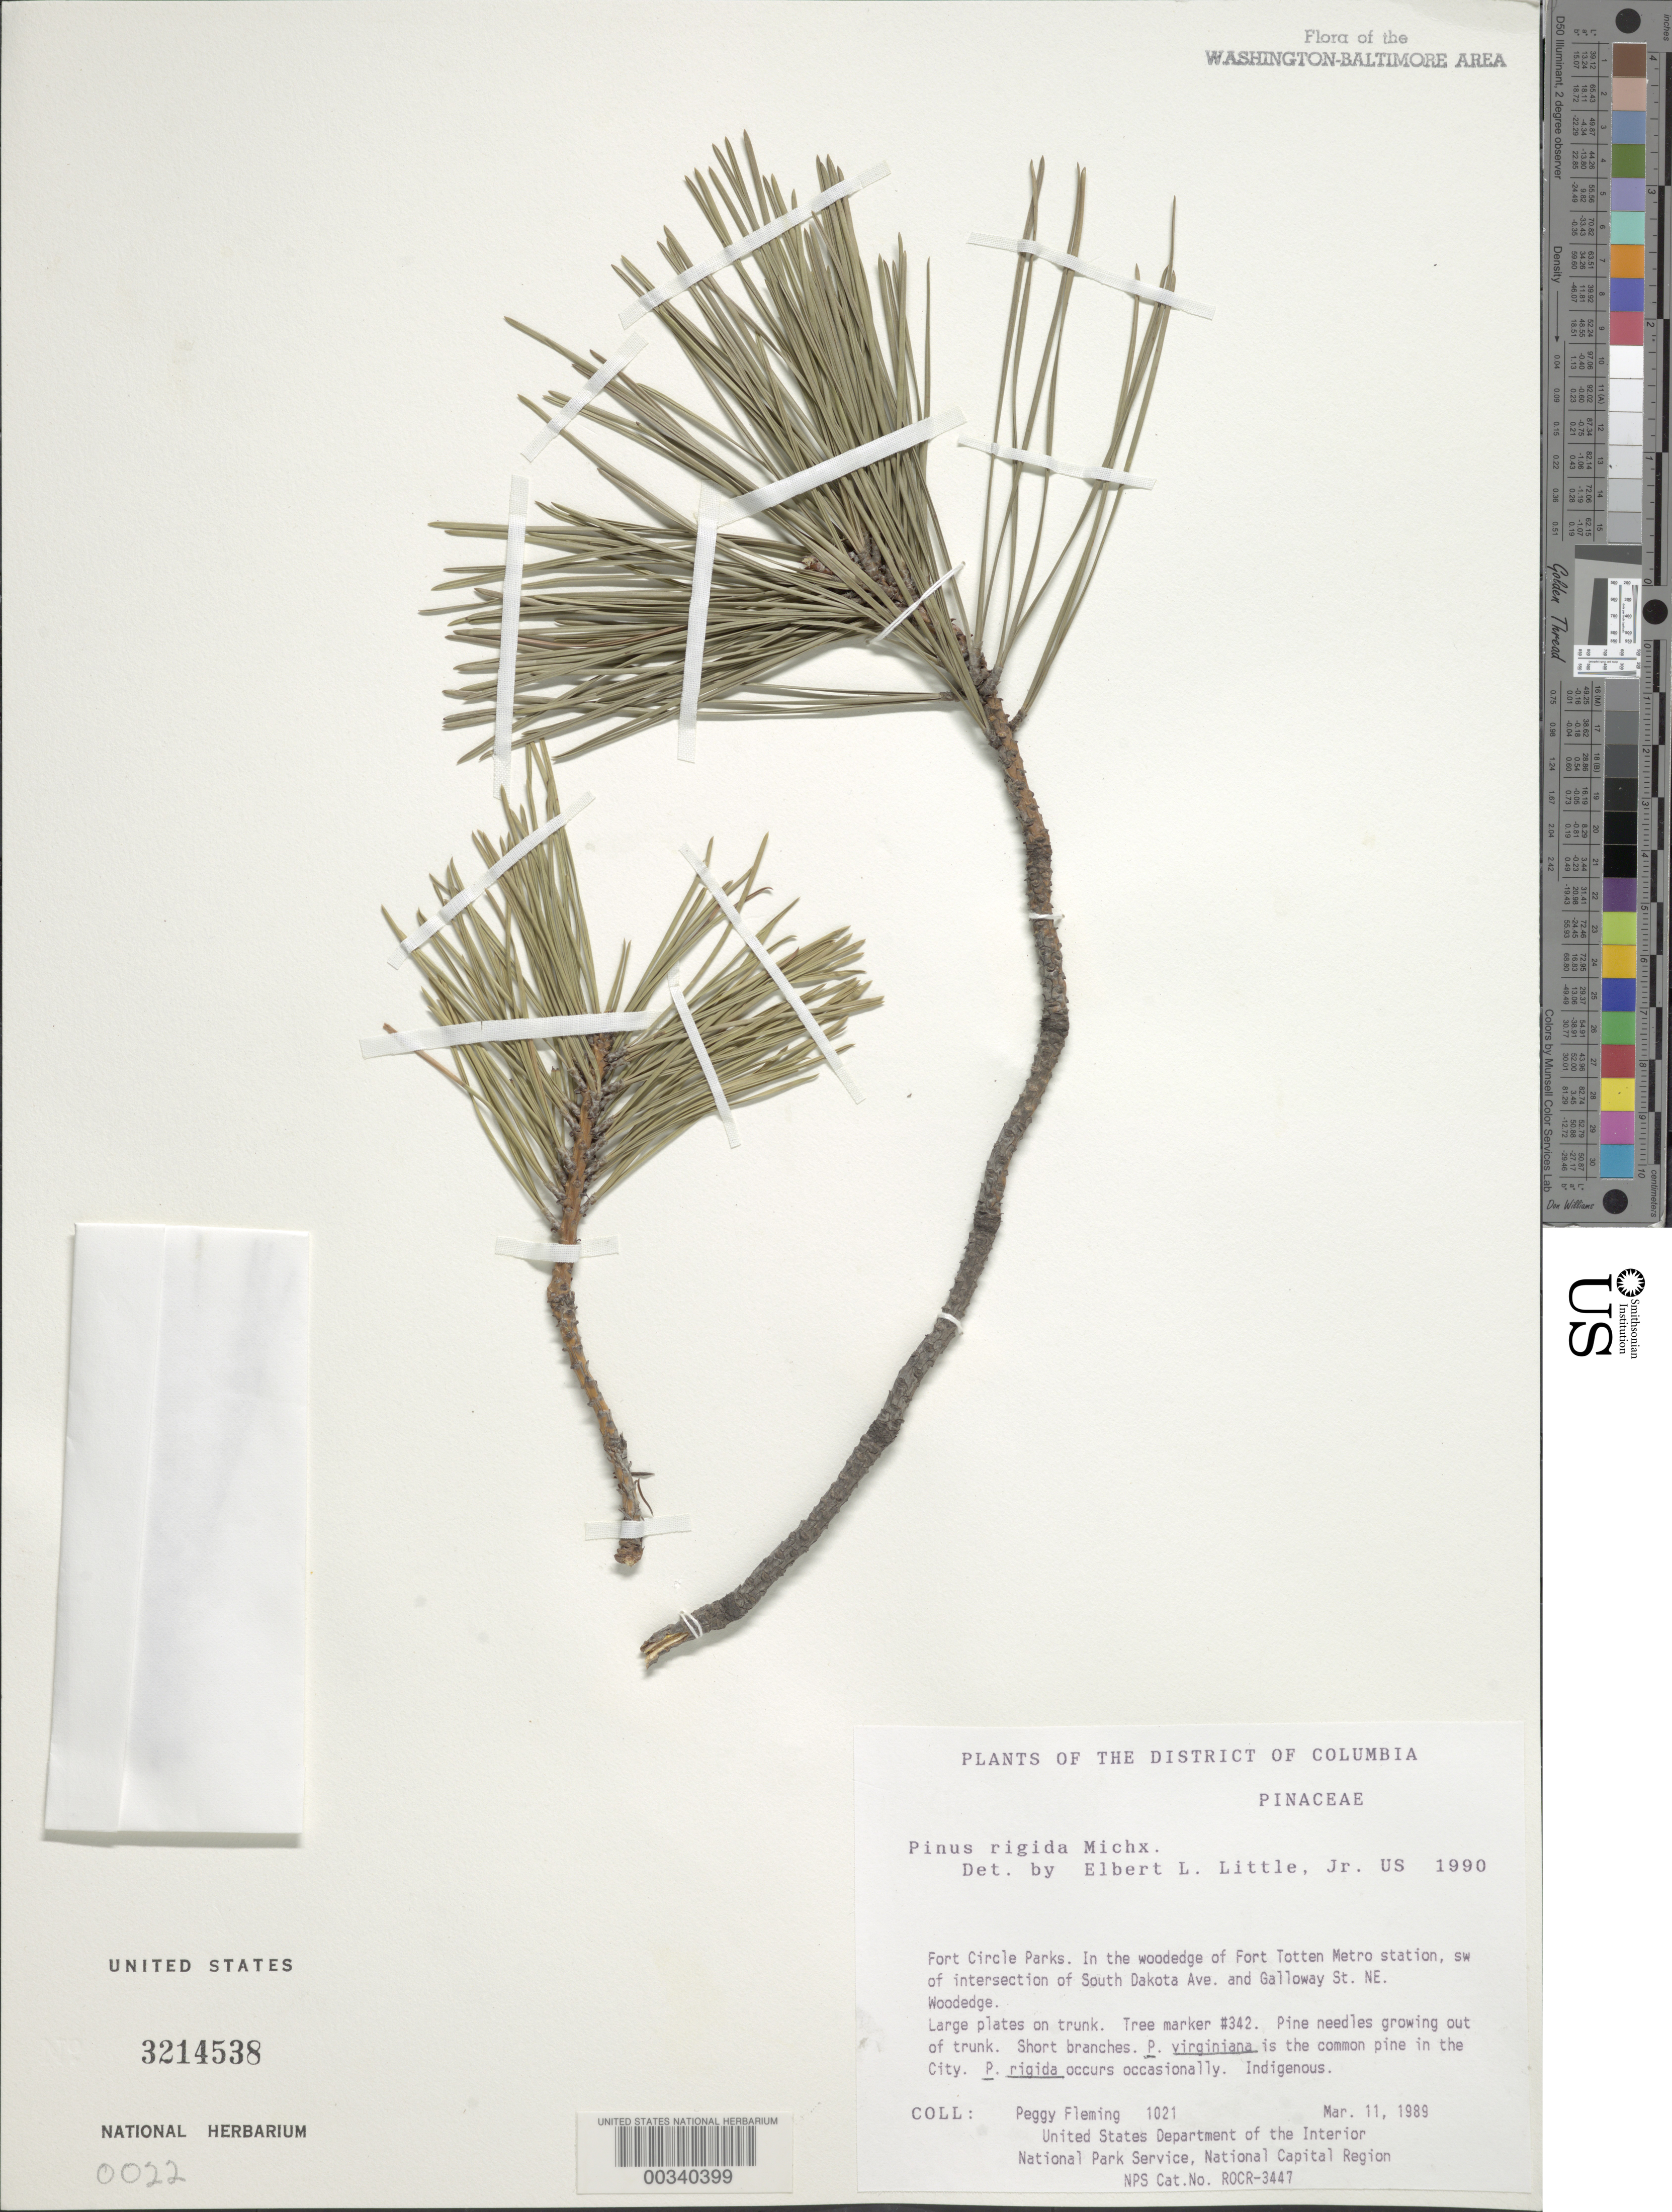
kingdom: Plantae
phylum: Tracheophyta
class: Pinopsida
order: Pinales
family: Pinaceae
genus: Pinus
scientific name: Pinus rigida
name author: Mill.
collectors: P. Fleming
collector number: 1021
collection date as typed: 11 Mar 1989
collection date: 1989-03-11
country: United States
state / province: District of Columbia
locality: Fort Circle Parks, woodedge of Fort Totten Metro Station, SW of intersection of South Dakota Ave. and Galloway St.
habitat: Woodedge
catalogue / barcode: US 3214538